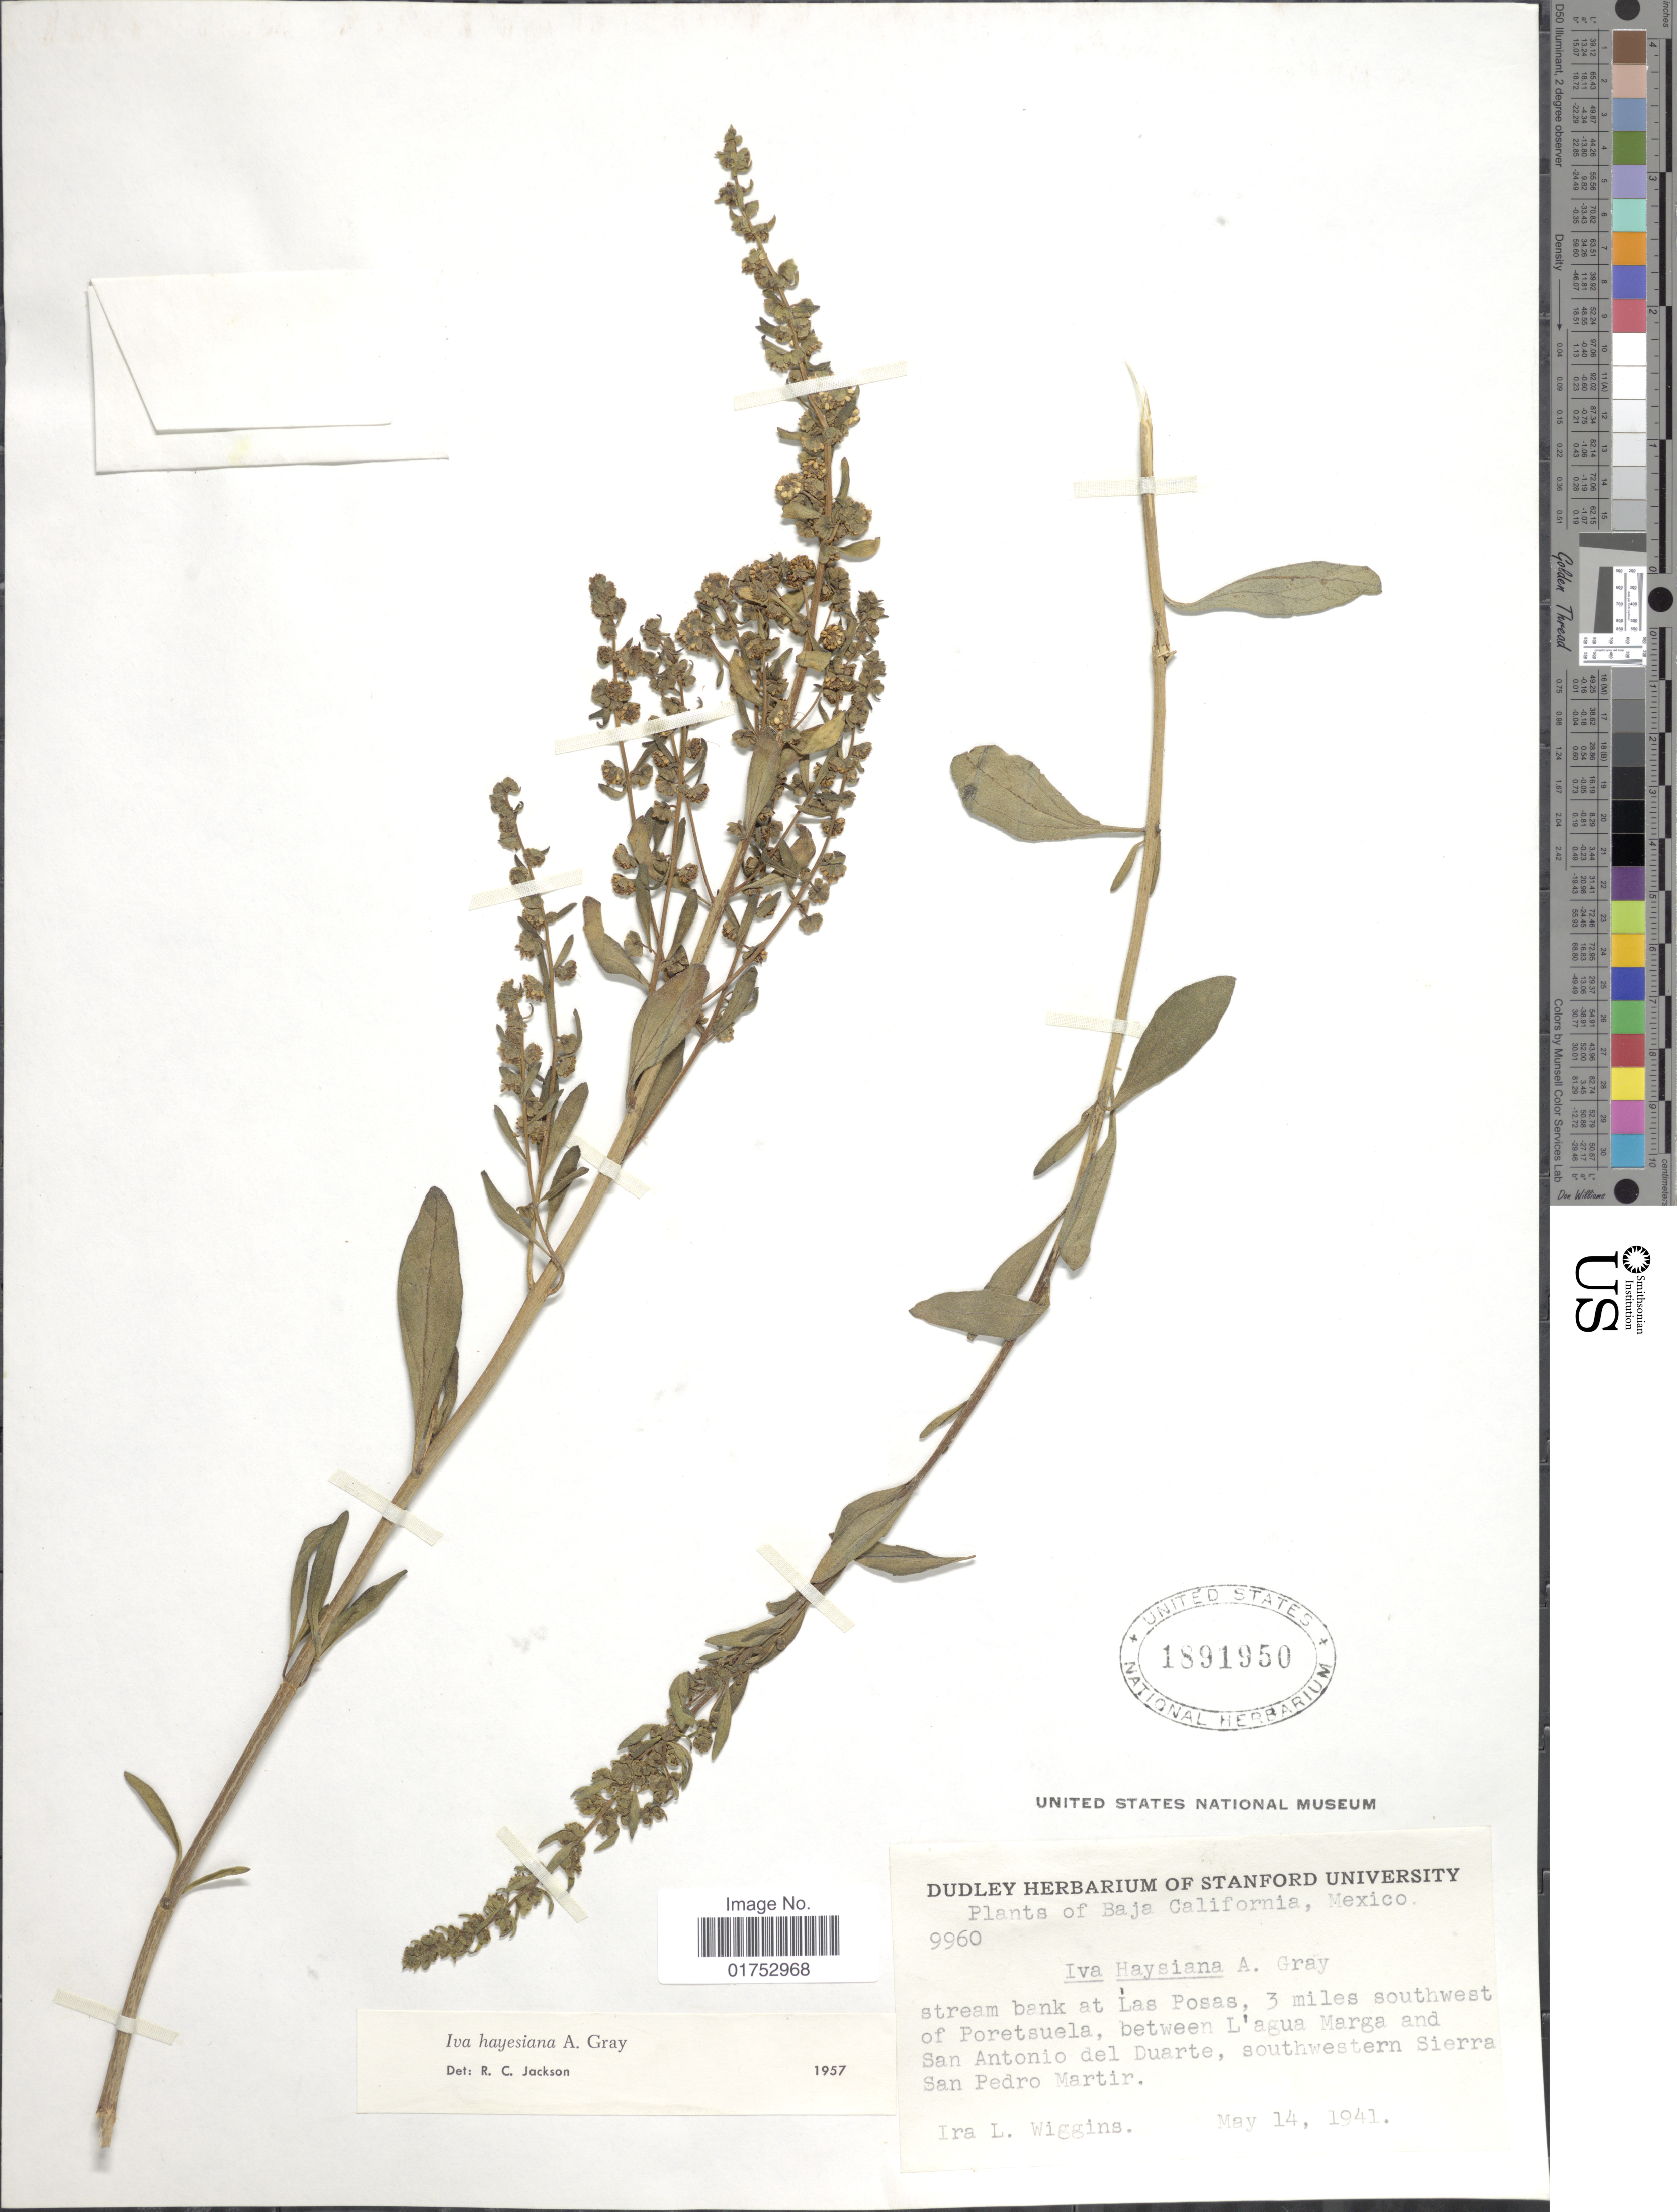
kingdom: Plantae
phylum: Tracheophyta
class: Magnoliopsida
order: Asterales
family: Asteraceae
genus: Iva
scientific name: Iva hayesiana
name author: A. Gray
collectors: I. L. Wiggins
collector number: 9960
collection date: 1941-05-14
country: Mexico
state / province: Baja California Sur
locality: Stream bank at Las Posas, 3 miles southwest of Poretsuela, between L'agua Marga and San Antonio del Duarte, southwestern Sierra San Pedro Martir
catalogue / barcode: US 1891950